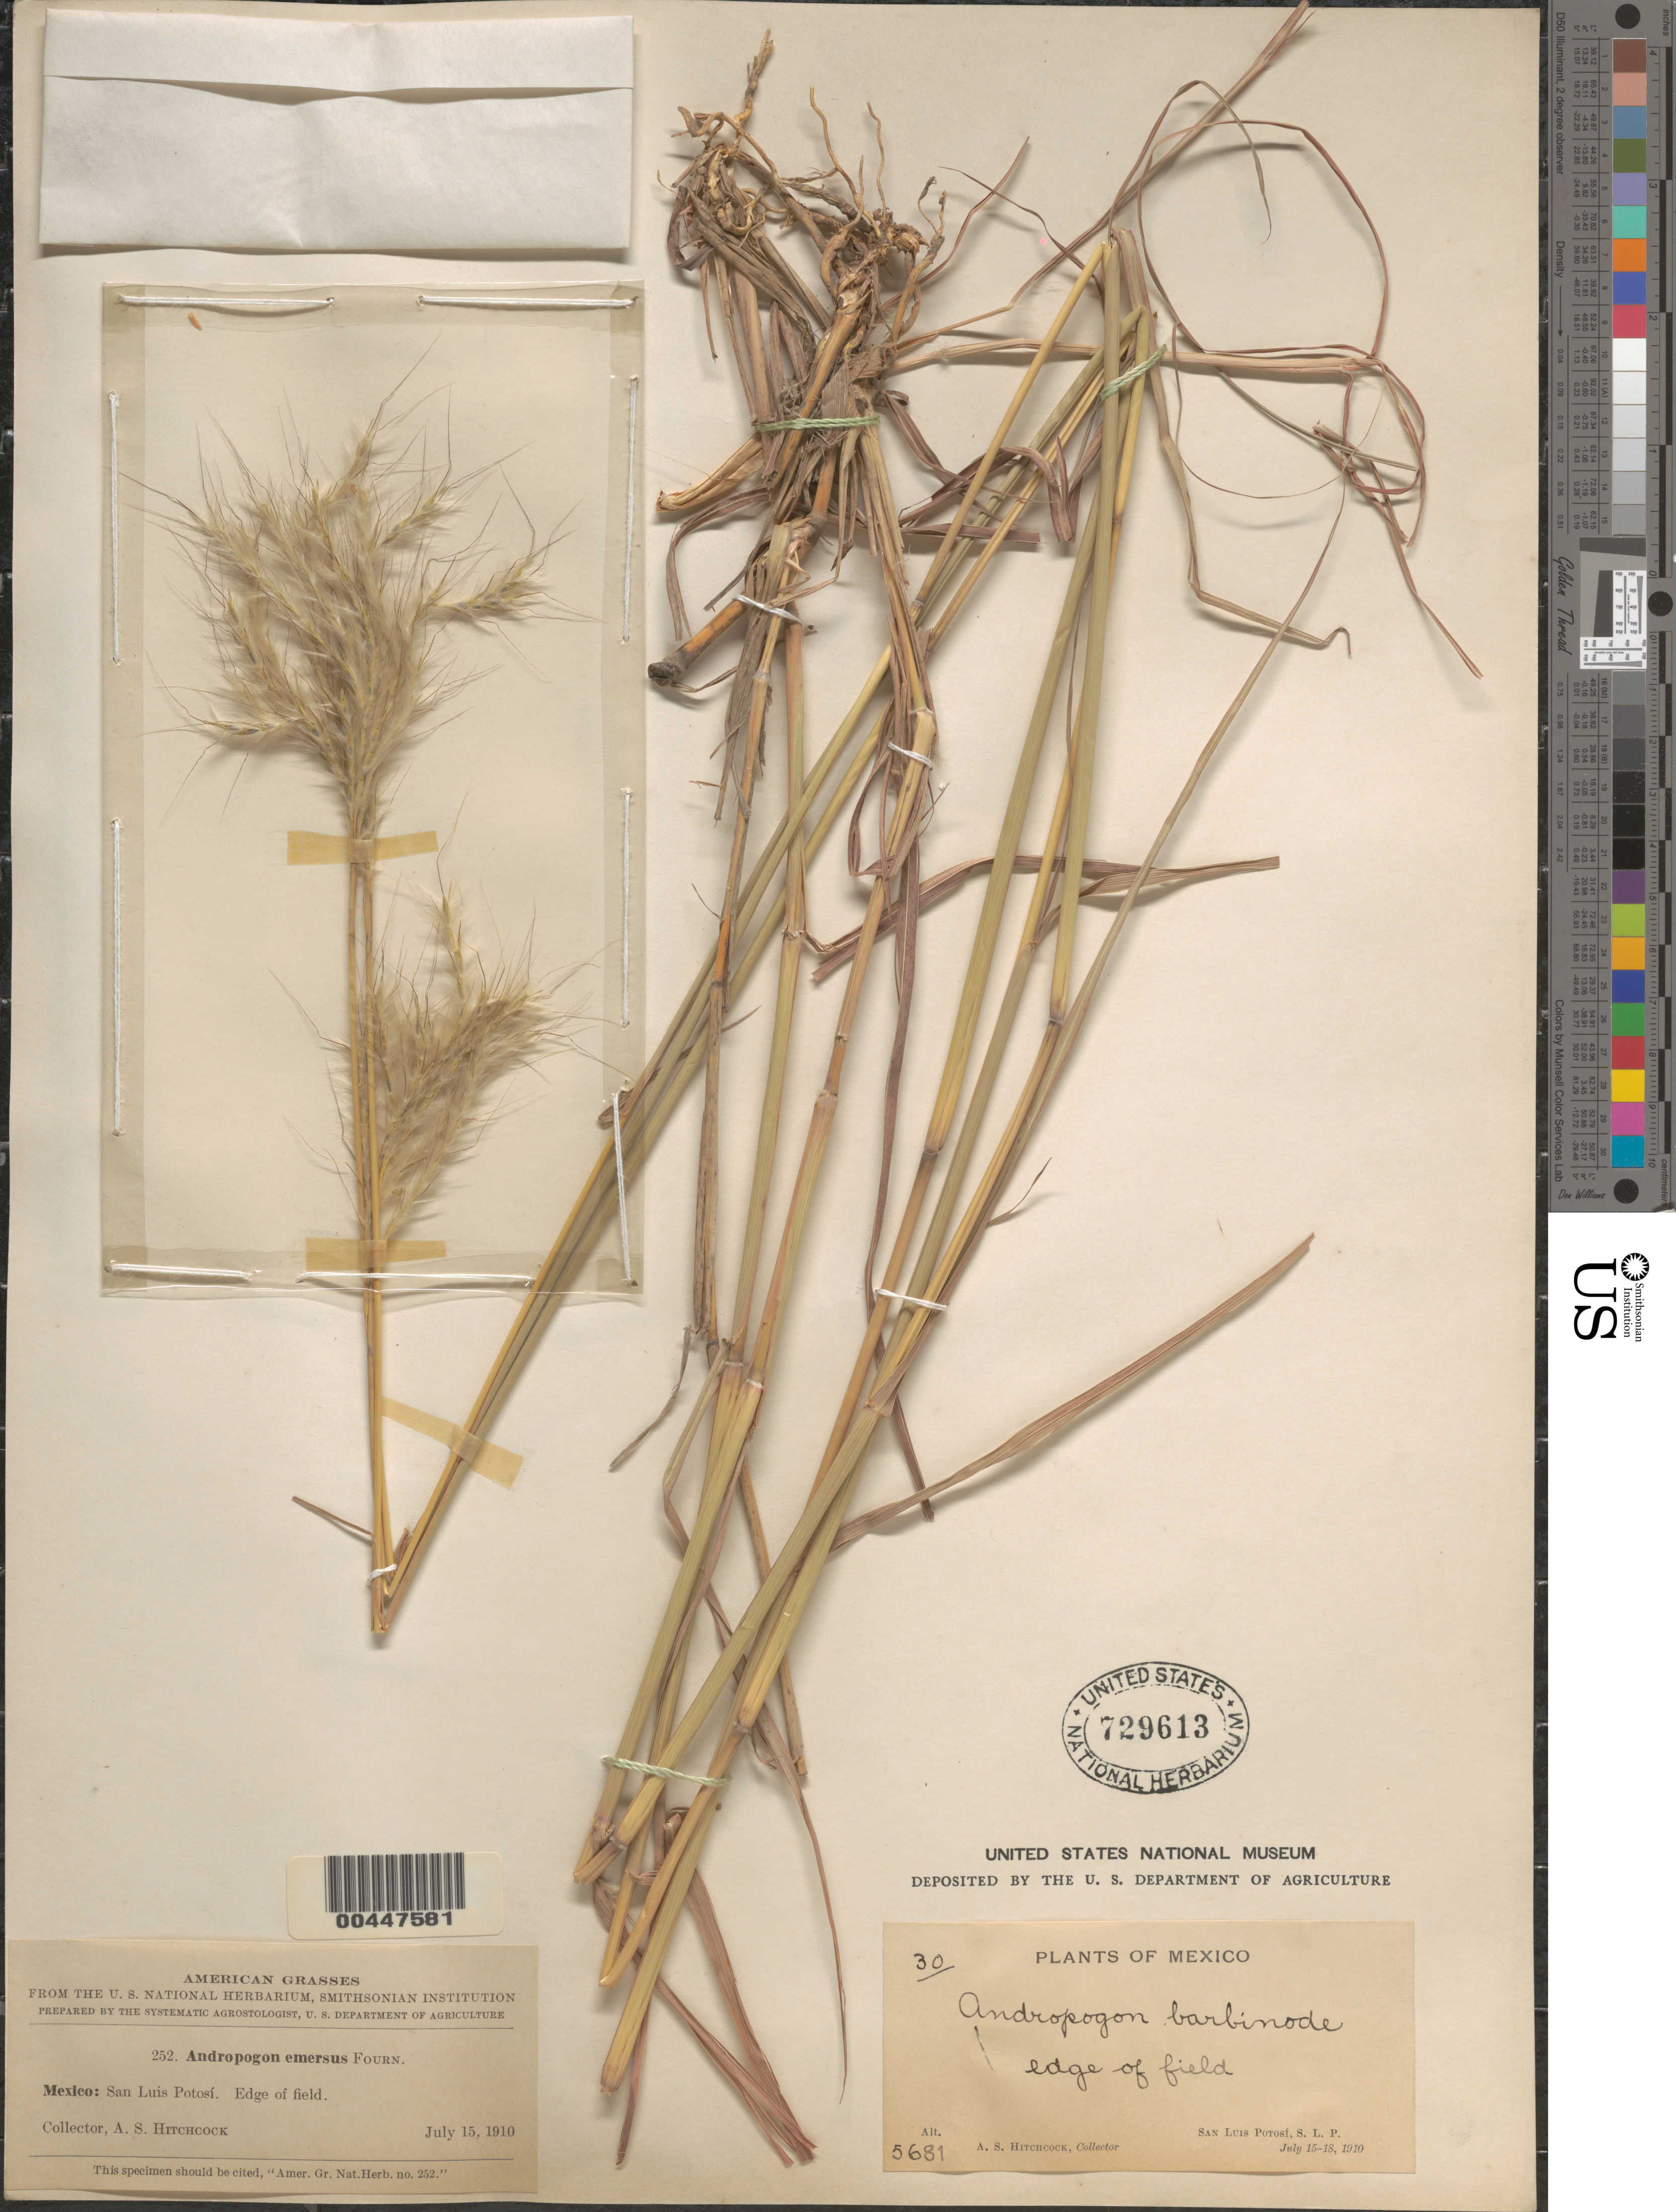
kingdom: Plantae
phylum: Tracheophyta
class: Liliopsida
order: Poales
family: Poaceae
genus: Andropogon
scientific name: Andropogon barbinodis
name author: Lag.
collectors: A. S. Hitchcock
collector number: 5681/30/252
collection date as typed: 15 Jul 1910 to 18 Jul 1910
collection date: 1910-07-15/1910-07-18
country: Mexico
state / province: San Luis Potosi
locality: Edge of field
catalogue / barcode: US 729613